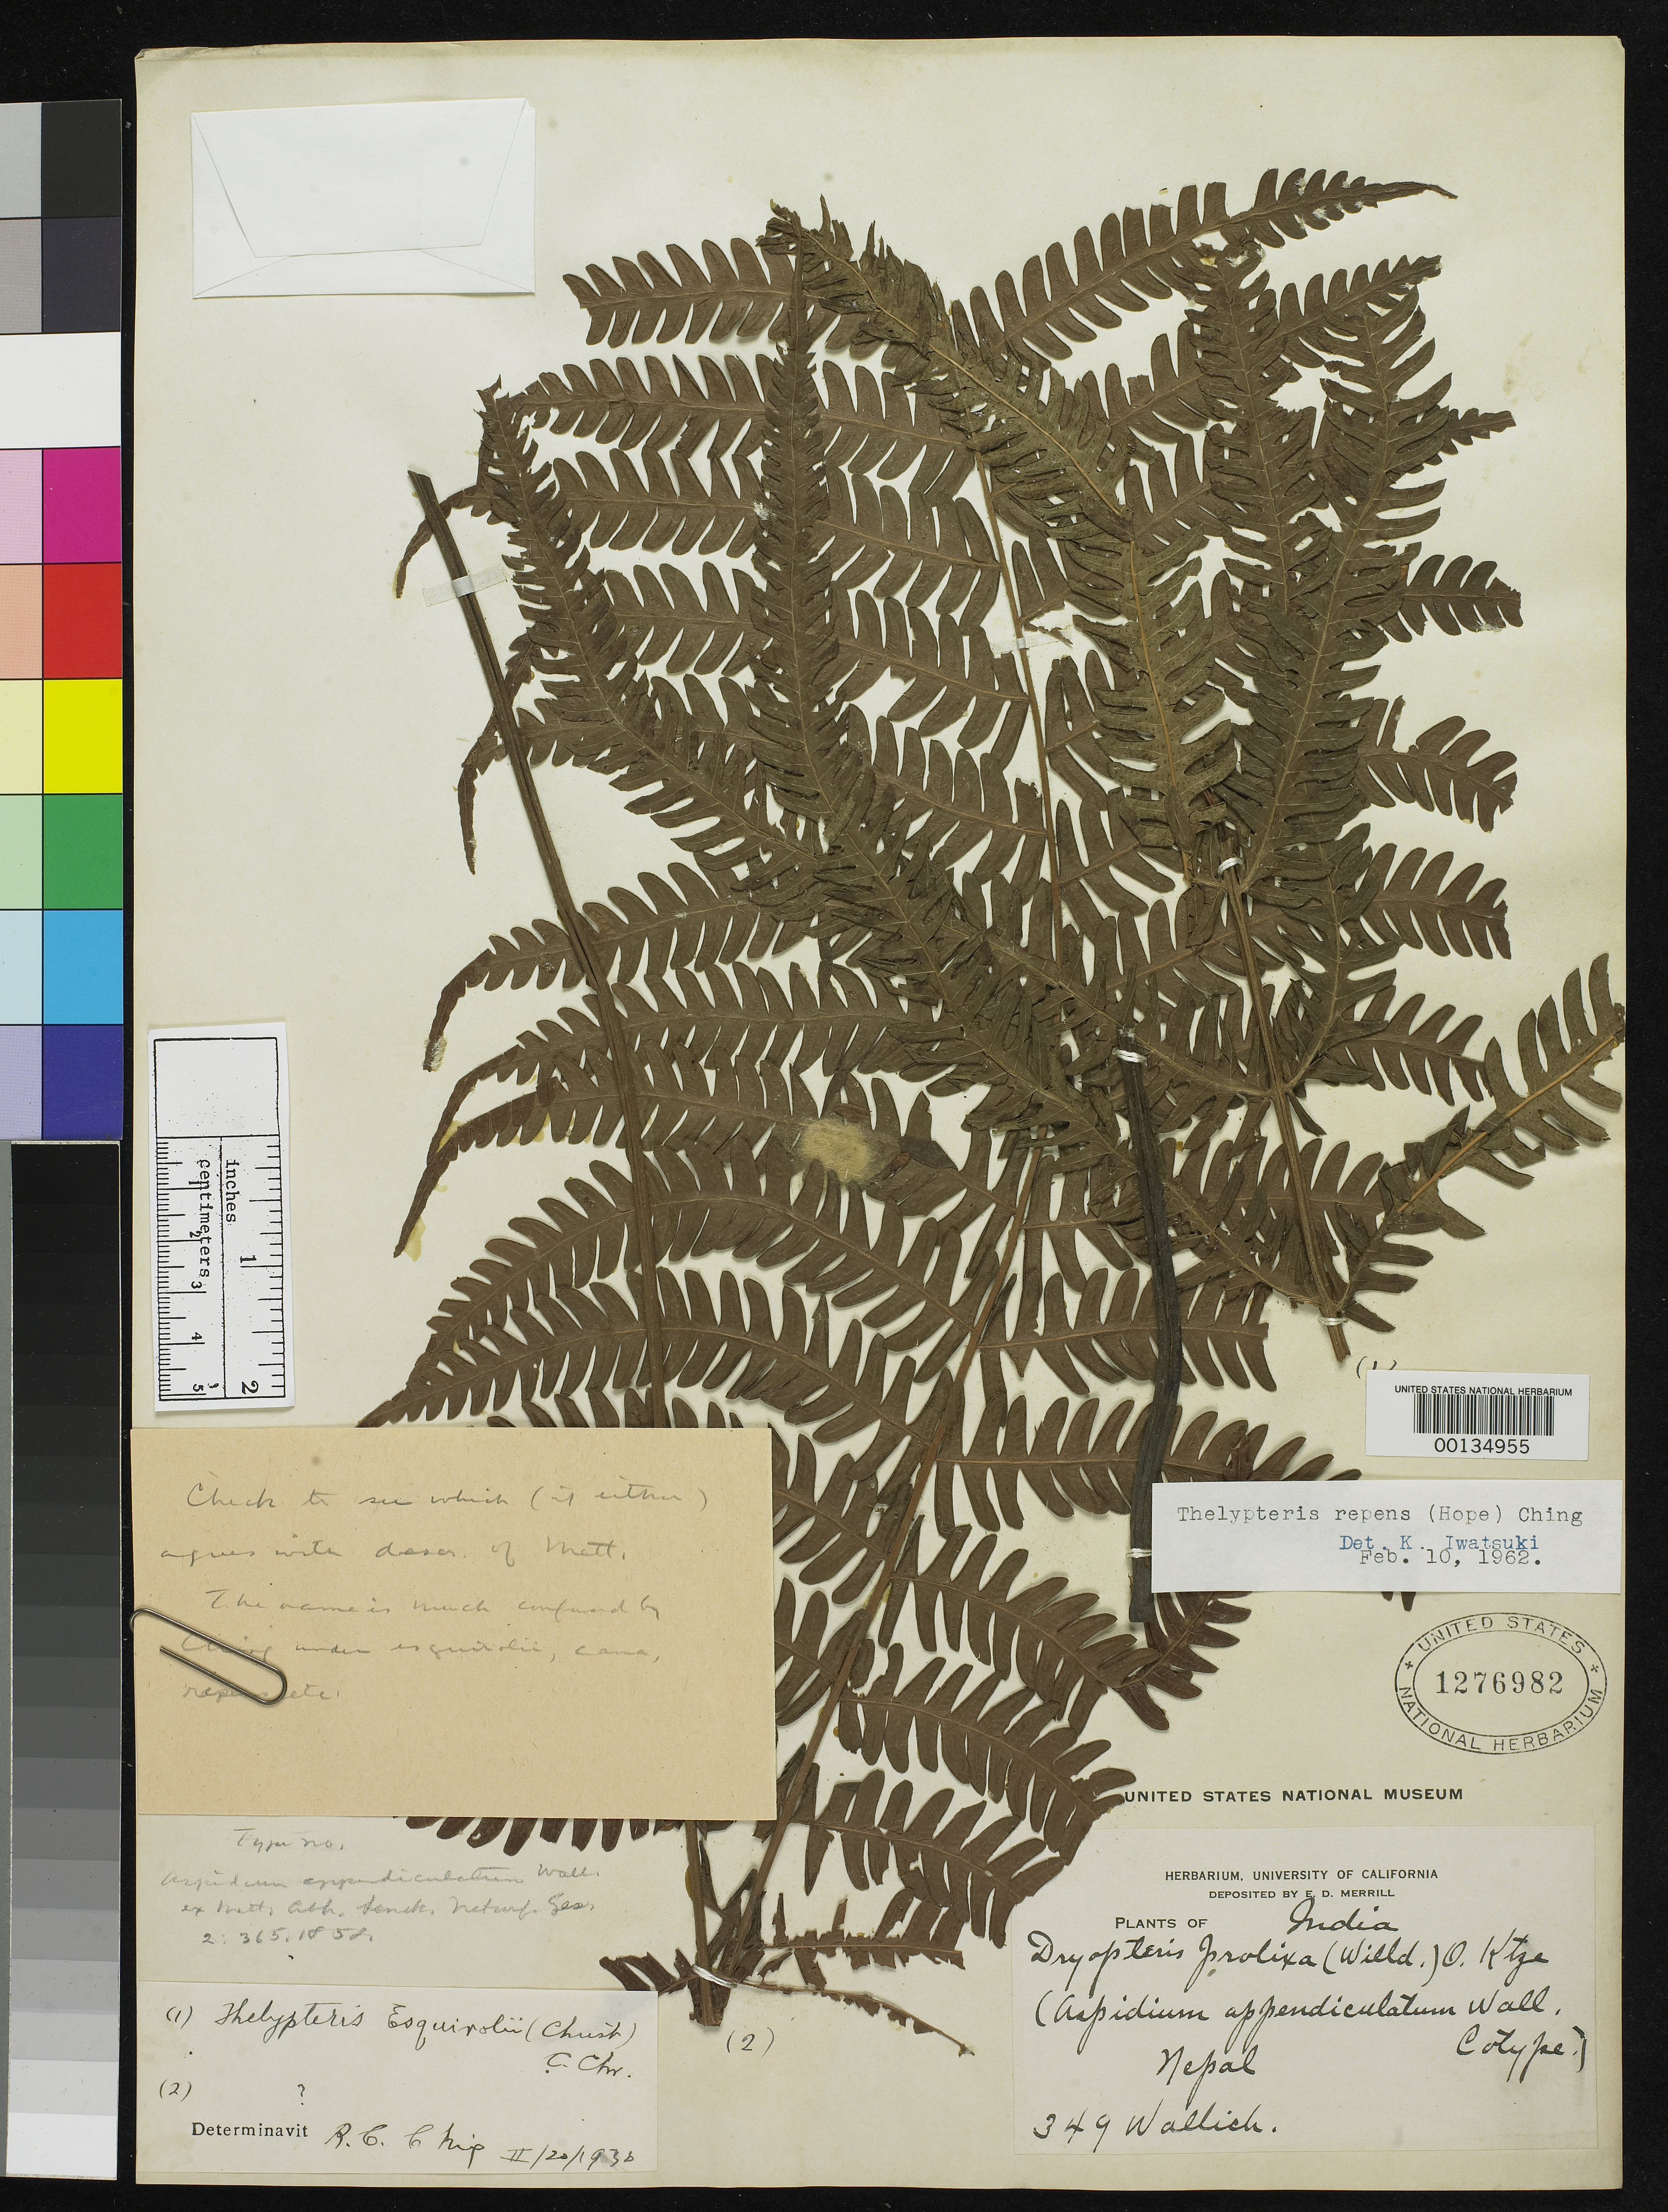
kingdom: Plantae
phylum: Tracheophyta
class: Polypodiopsida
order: Polypodiales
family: Tectariaceae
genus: Aspidium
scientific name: Aspidium appendiculatum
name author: Wall. ex Mett.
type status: Type Collection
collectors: N. Wallich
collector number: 349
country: Nepal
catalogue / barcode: US 1276982